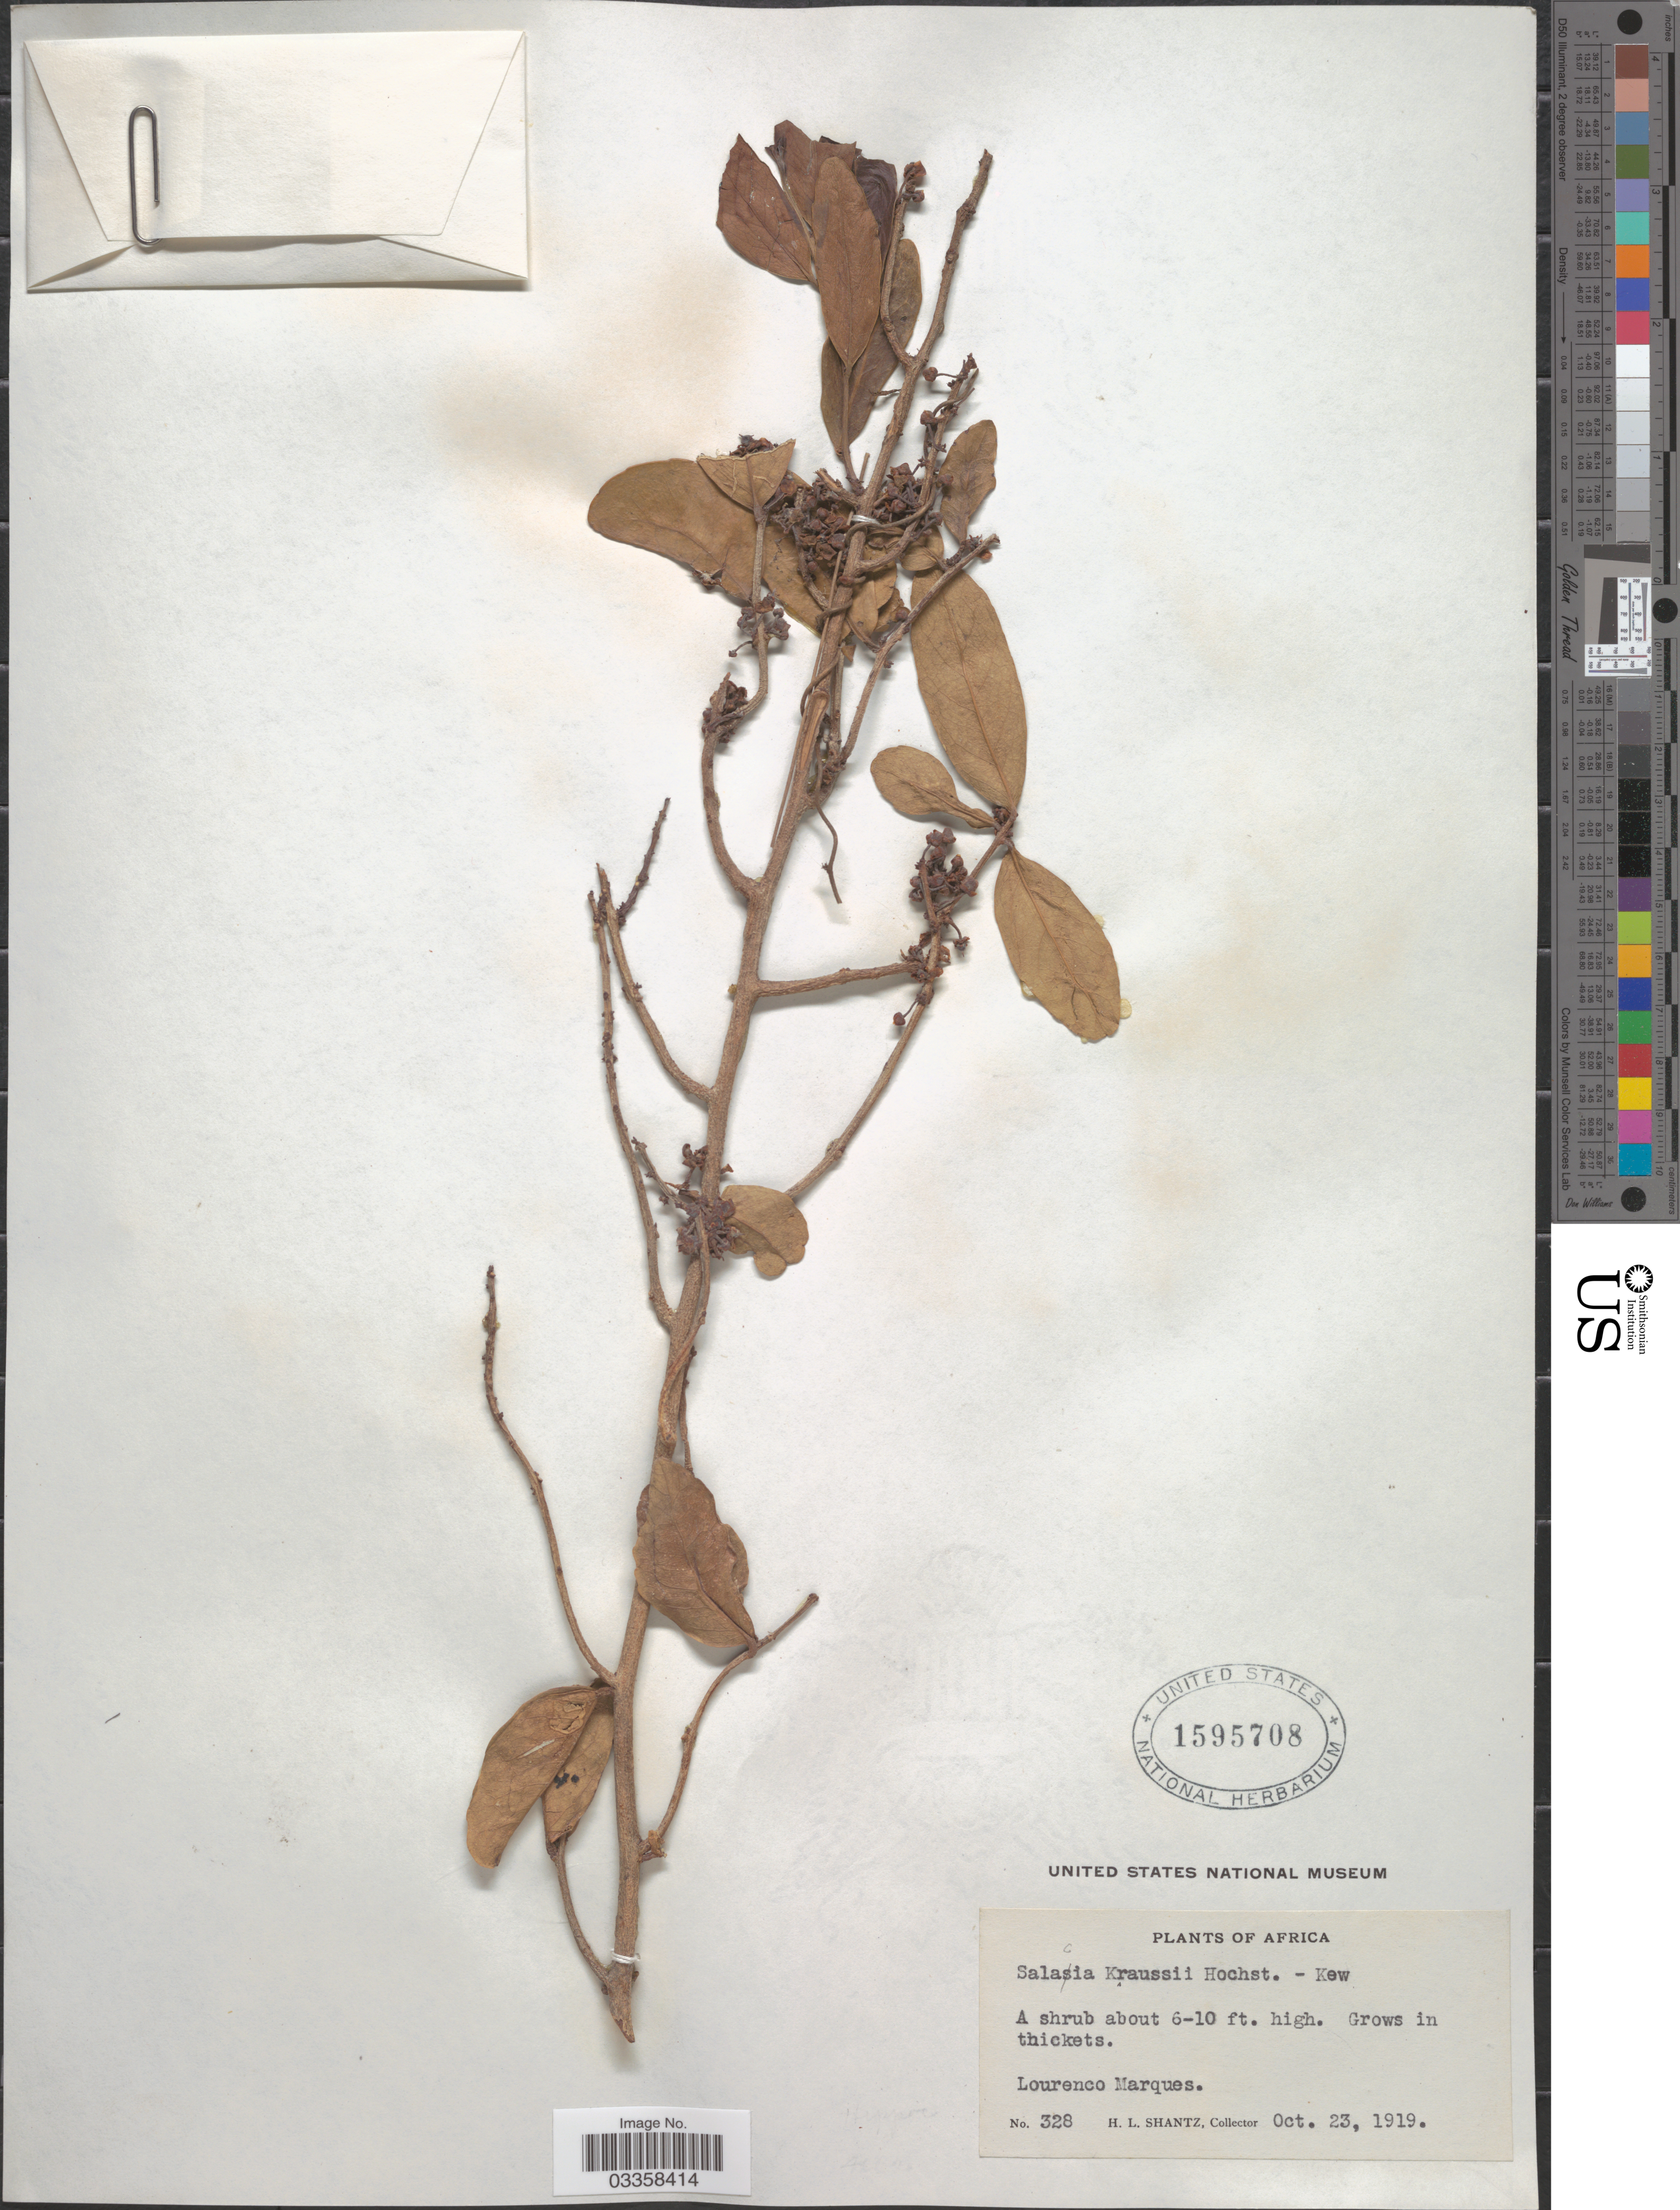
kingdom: Plantae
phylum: Tracheophyta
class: Magnoliopsida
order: Celastrales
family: Celastraceae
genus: Salacia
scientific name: Salacia kraussii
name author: (Harv.) Harv.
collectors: H. Shantz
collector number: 328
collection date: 1919-10-23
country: Mozambique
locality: Africa. Lourenco Marques.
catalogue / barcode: US 1595708